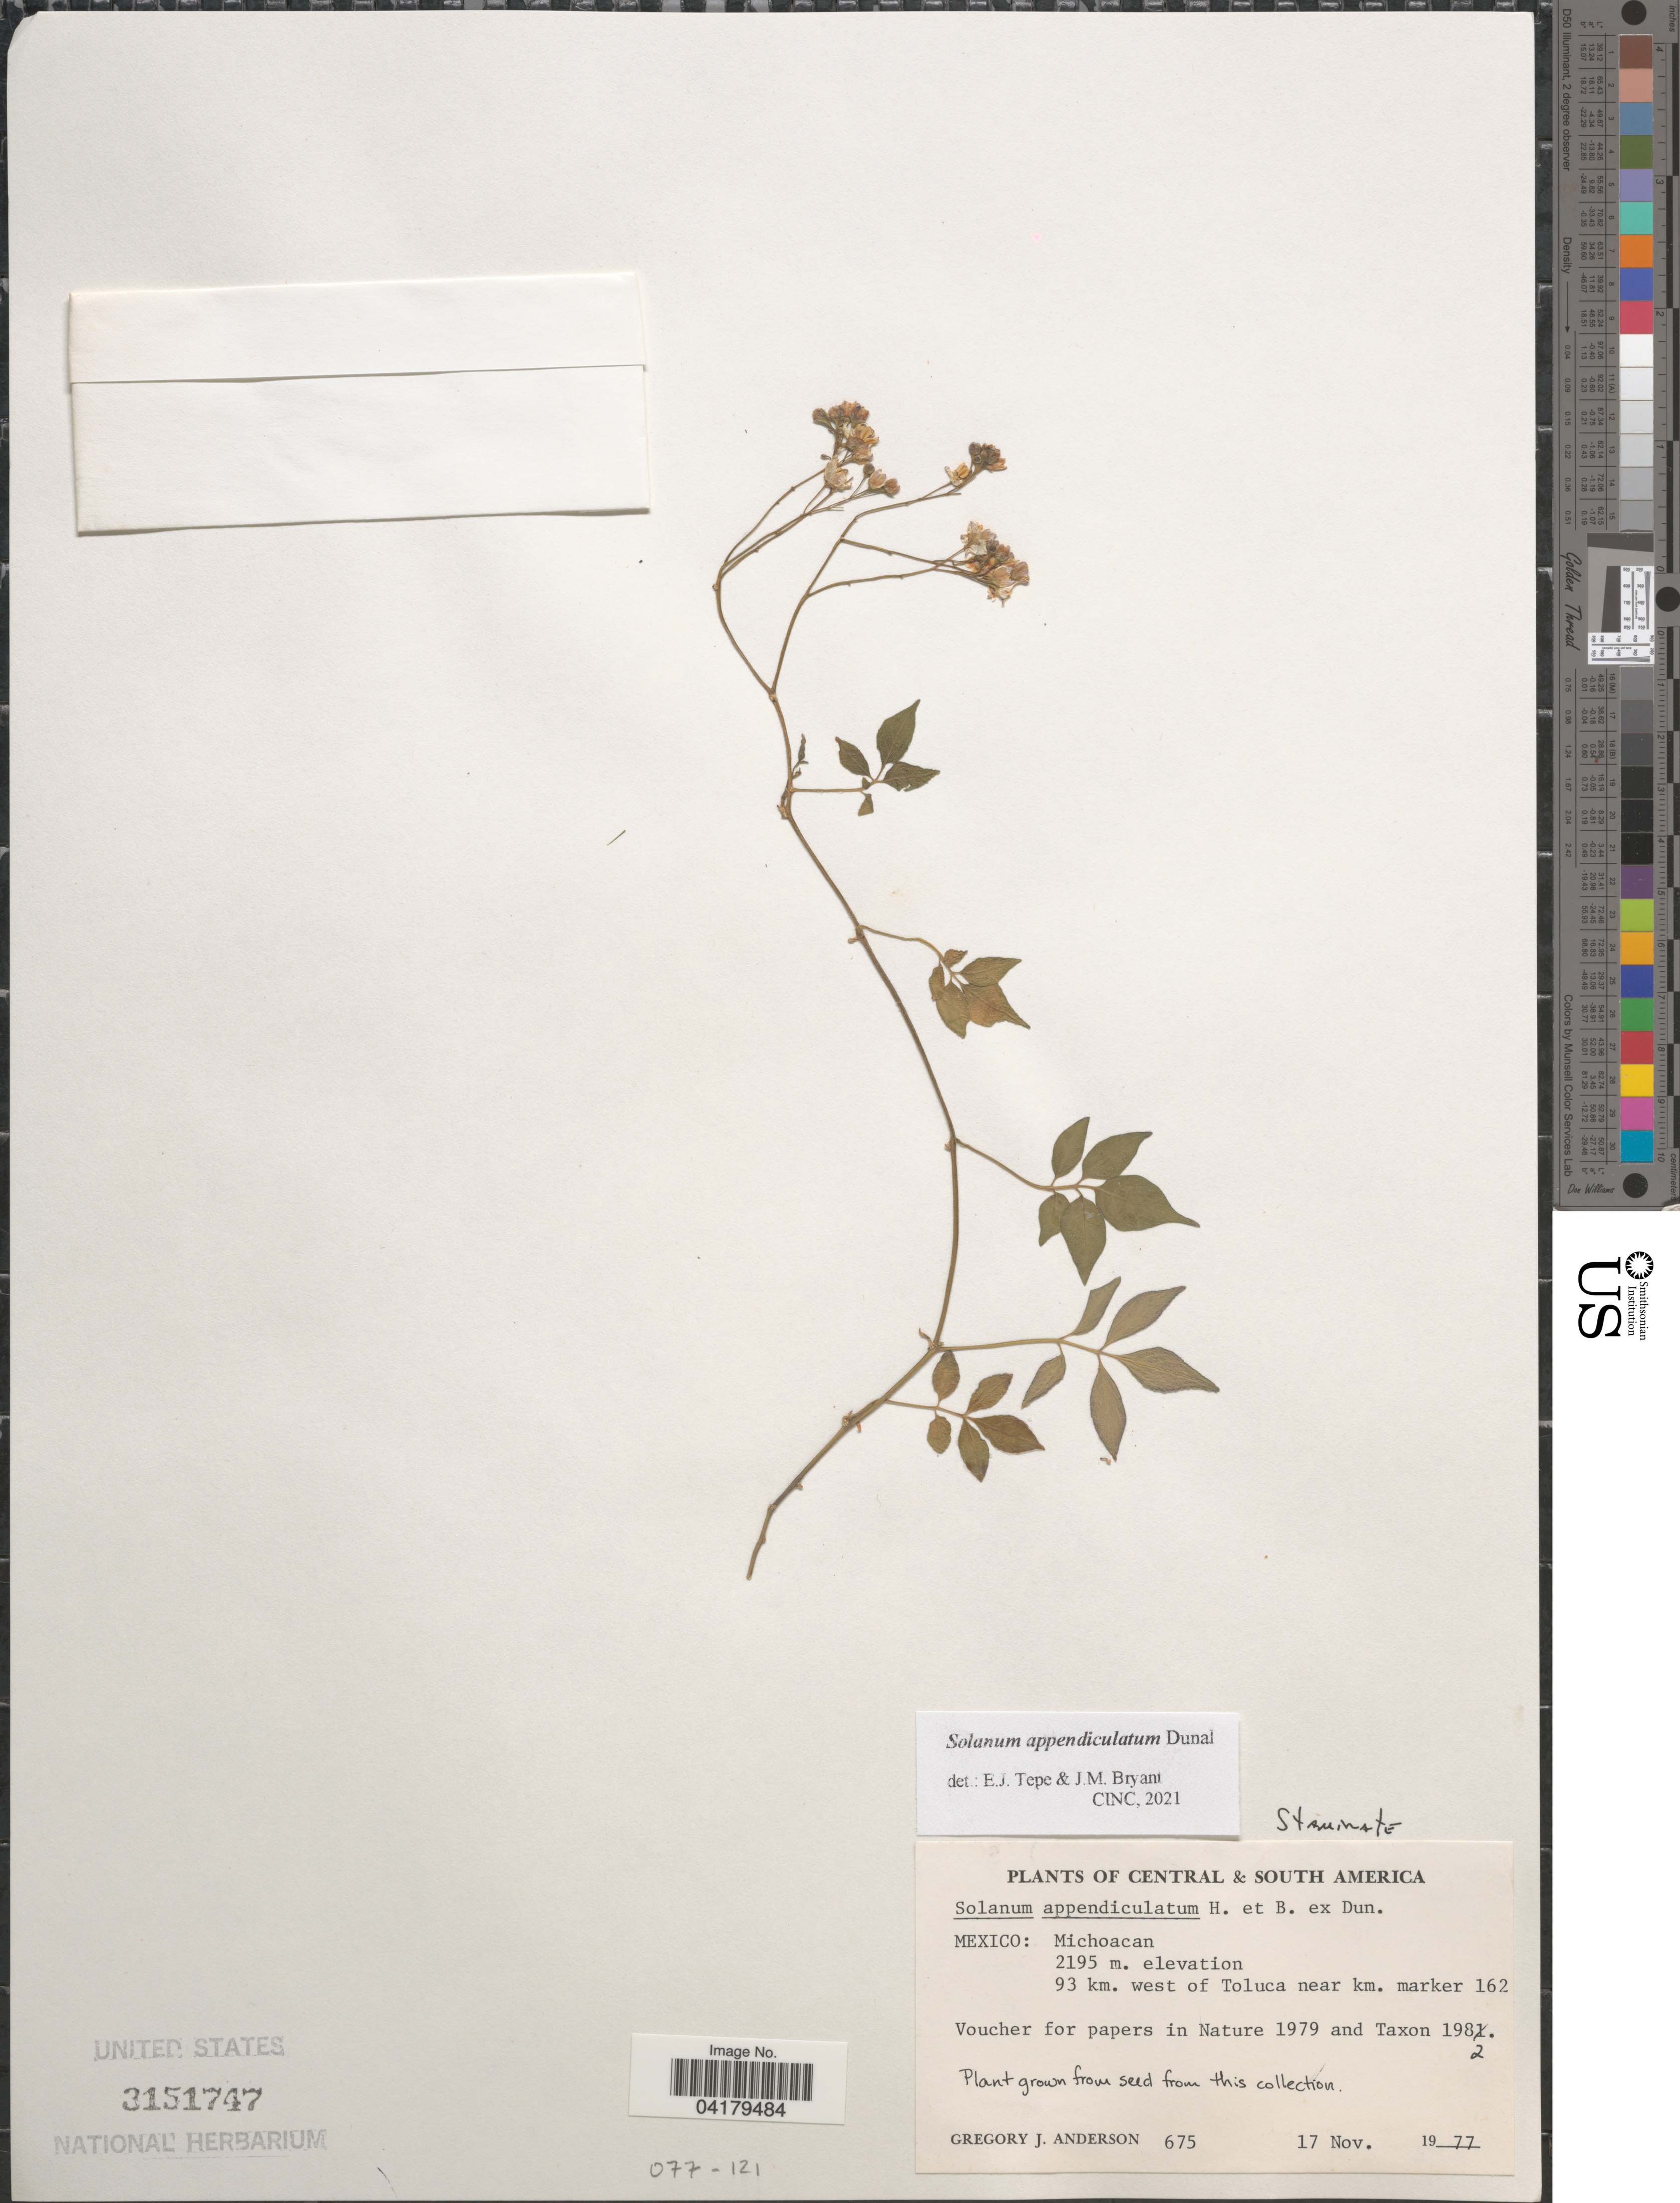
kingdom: Plantae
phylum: Tracheophyta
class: Magnoliopsida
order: Solanales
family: Solanaceae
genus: Solanum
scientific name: Solanum appendiculatum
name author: Humb. & Bonpl. ex Dunal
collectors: G. J. Anderson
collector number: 675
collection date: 1977-11-17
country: Mexico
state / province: Michoacán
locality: Central & South America. 93 km. west of Toluca near km. marker 162.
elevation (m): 2195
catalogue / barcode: US 3151747